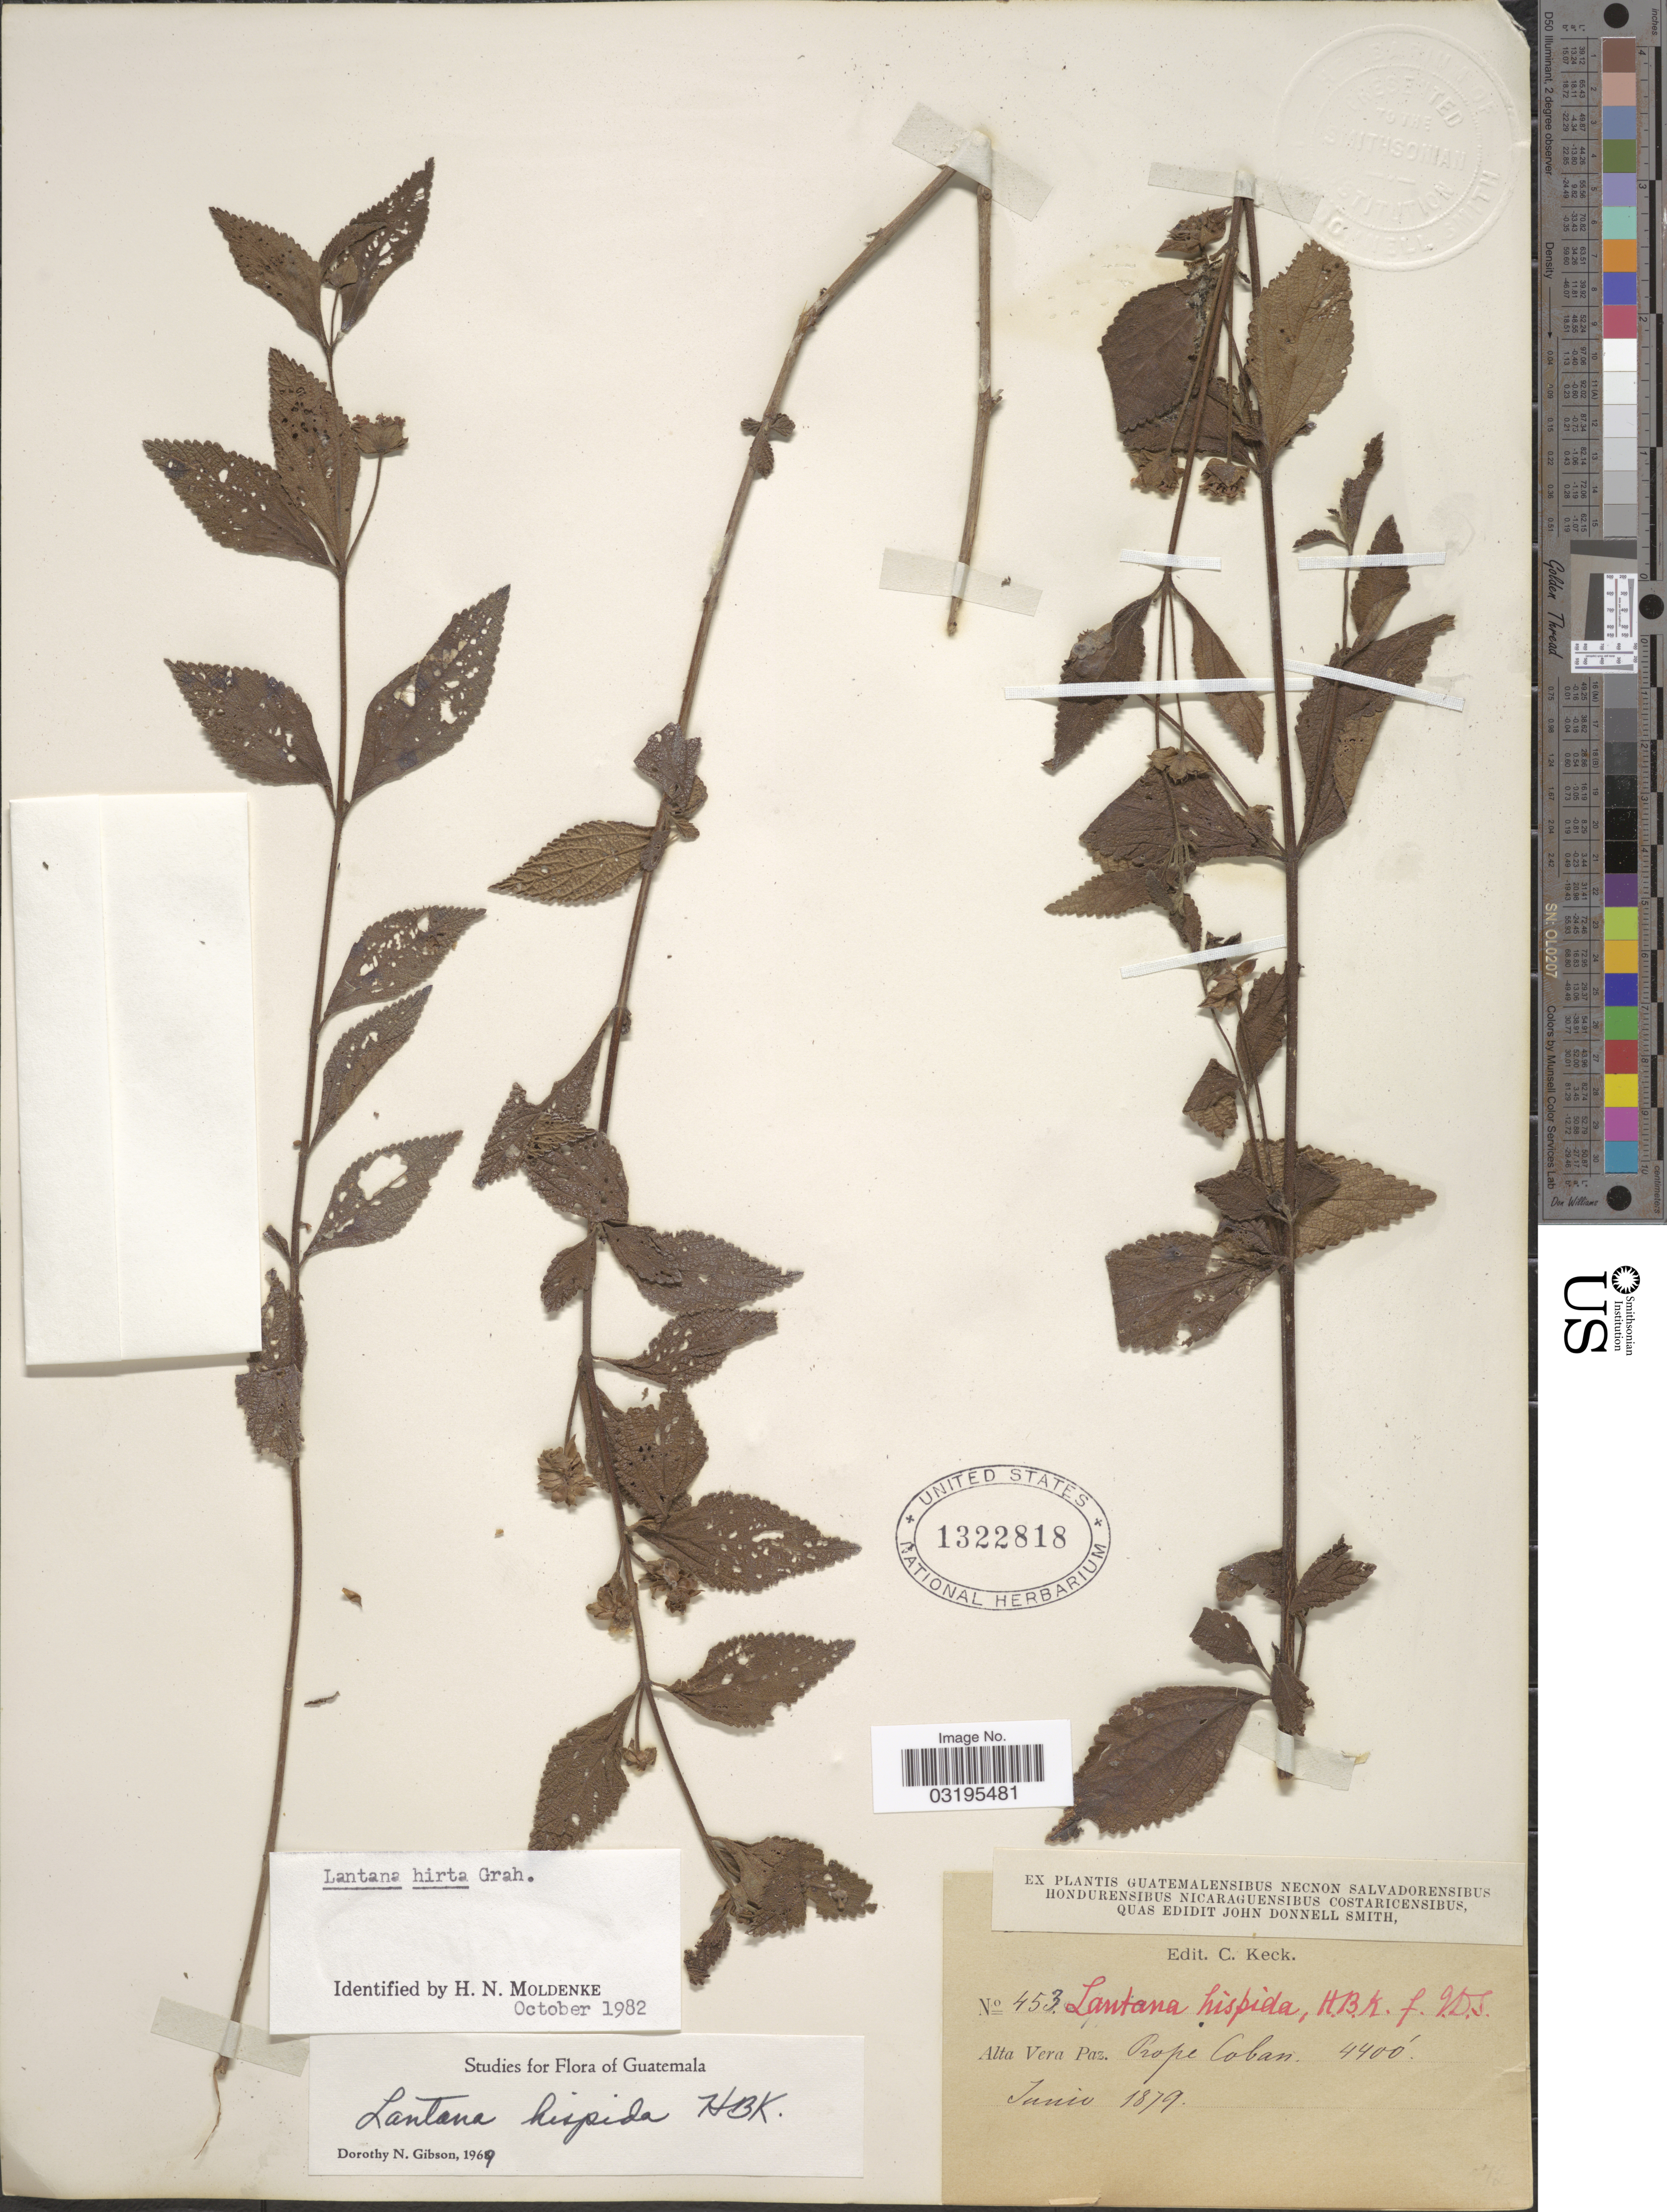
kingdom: Plantae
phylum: Tracheophyta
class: Magnoliopsida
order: Lamiales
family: Verbenaceae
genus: Lantana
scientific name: Lantana hirta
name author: Graham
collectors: C. Keck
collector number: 453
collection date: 1879-06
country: Guatemala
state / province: Alta Verapaz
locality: Alta Vera Paz. Prope Coban.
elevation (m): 1341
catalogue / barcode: US 1322818